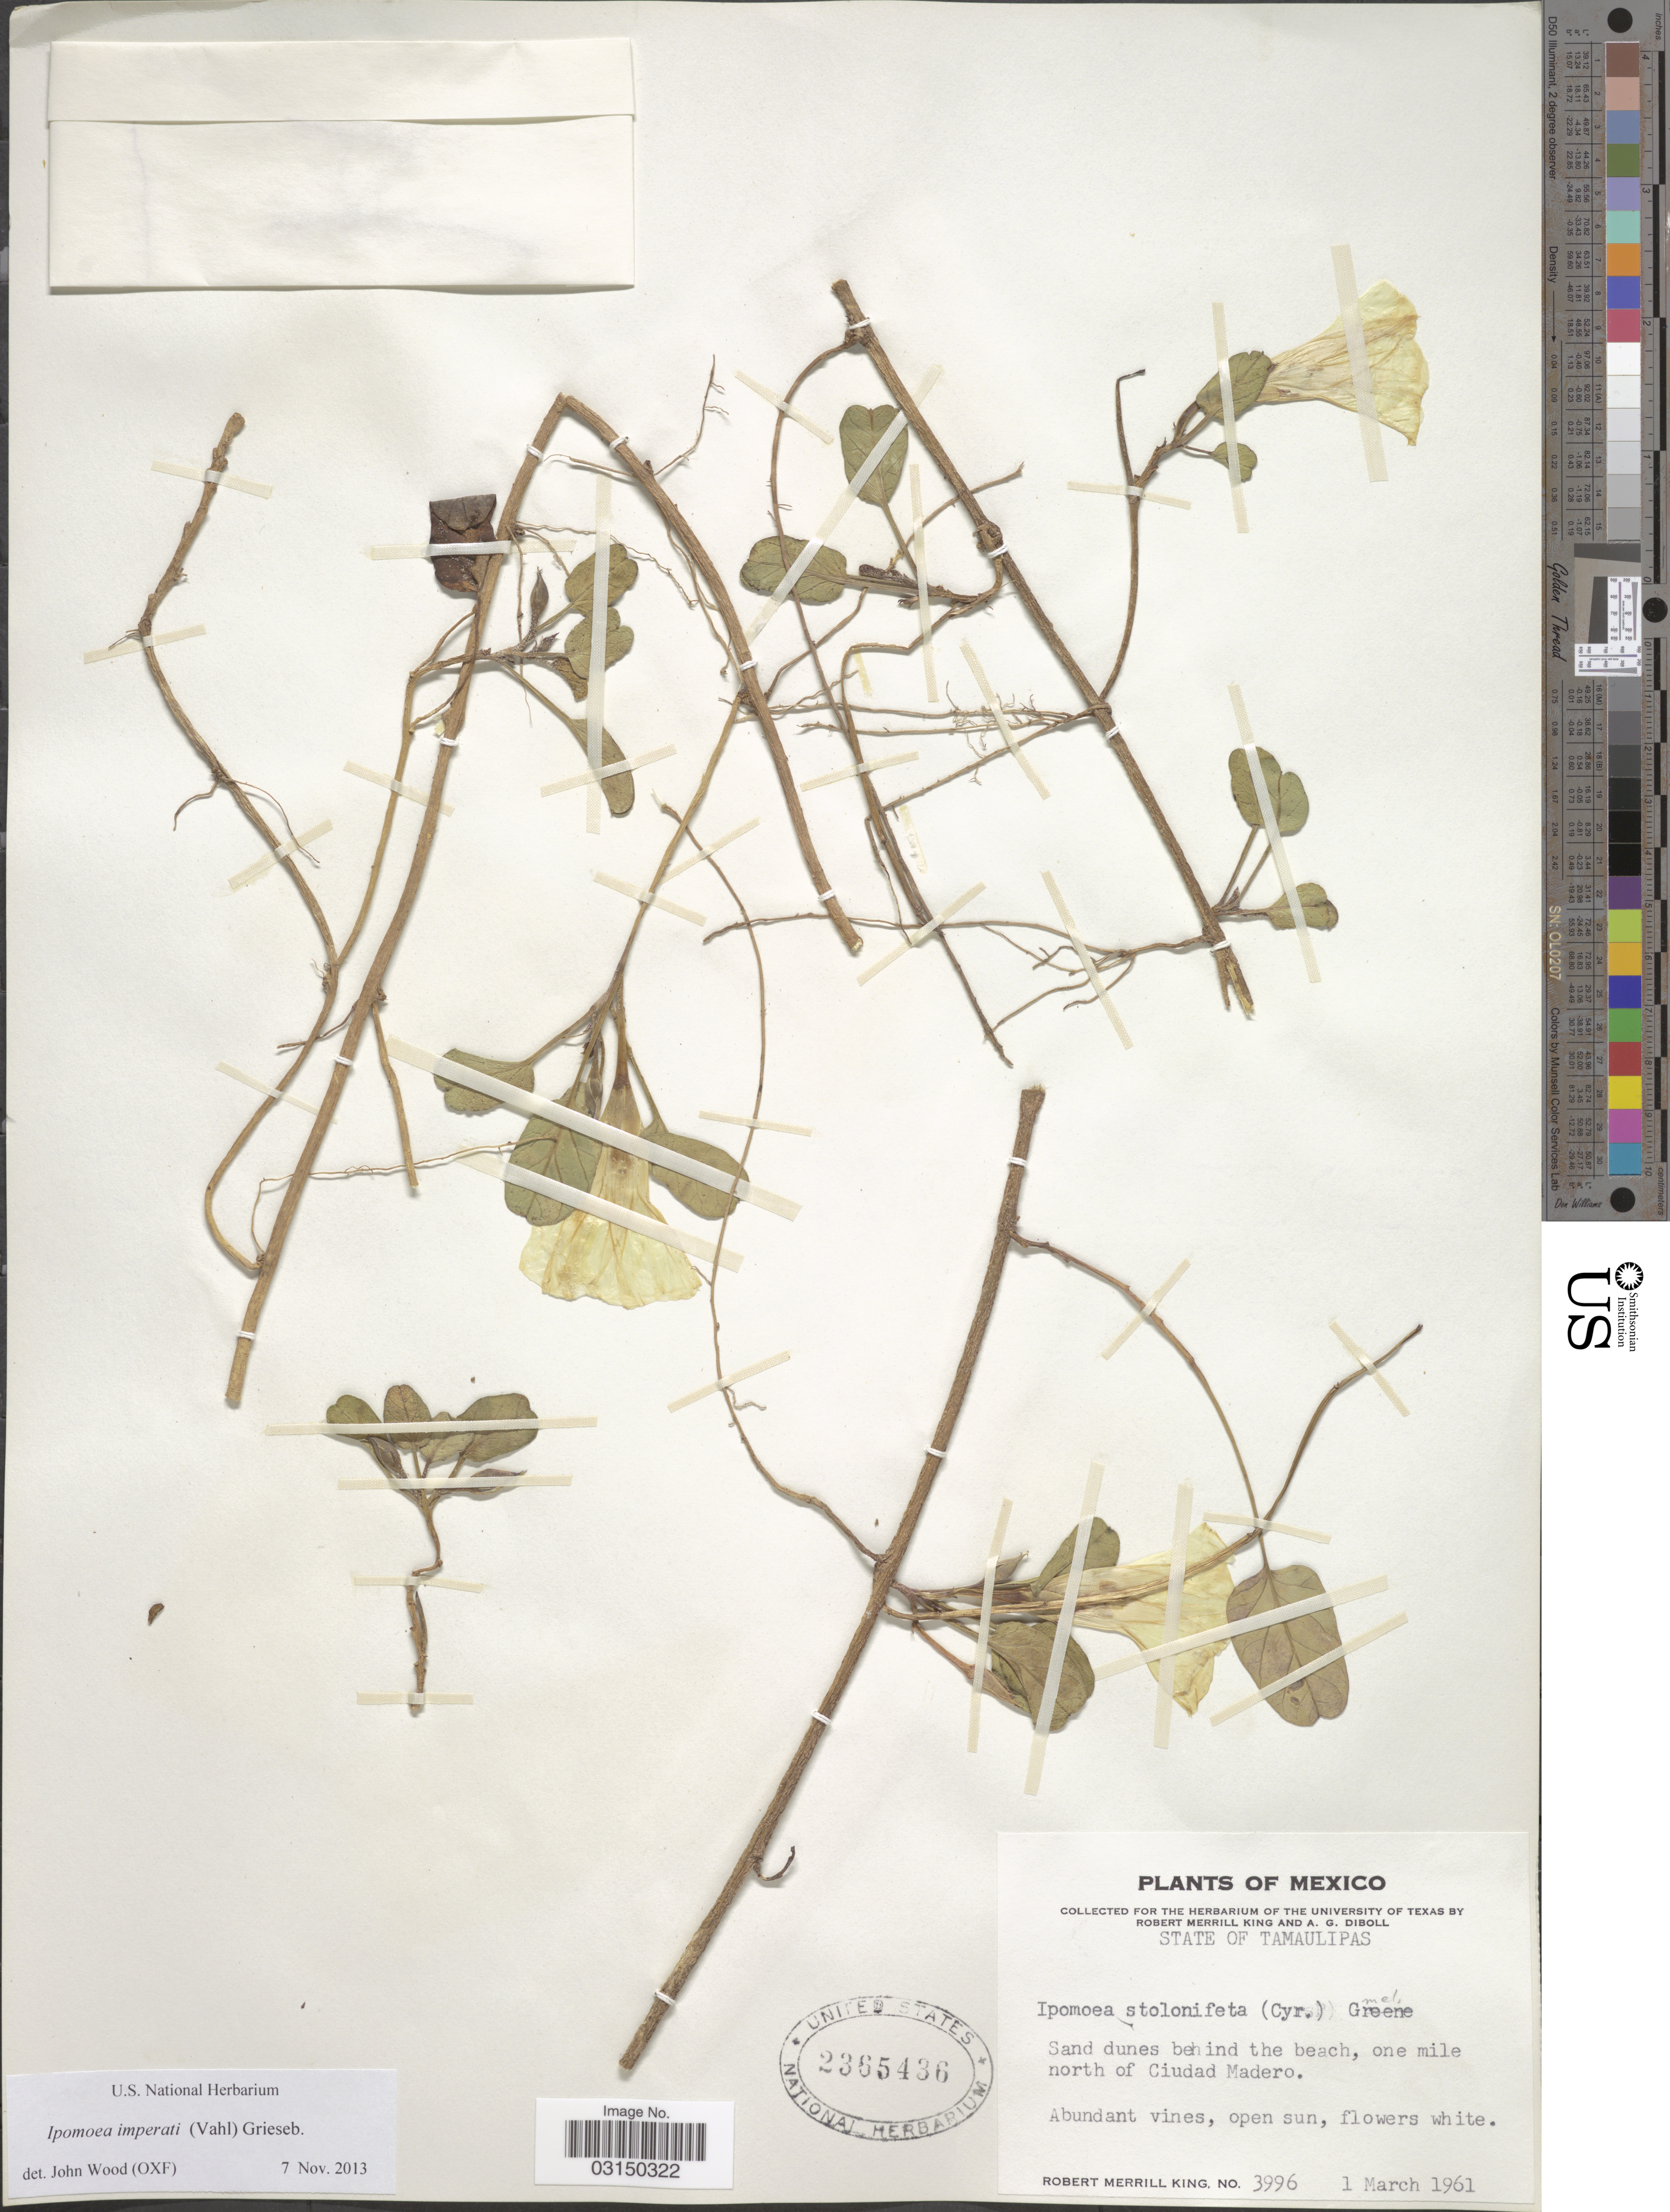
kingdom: Plantae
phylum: Tracheophyta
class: Magnoliopsida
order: Solanales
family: Convolvulaceae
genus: Ipomoea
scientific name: Ipomoea imperati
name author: (Vahl) Griseb.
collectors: R. M. King & A. Diboll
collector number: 3996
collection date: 1961-03-01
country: Mexico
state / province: Tamaulipas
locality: State of Tamaulipas. Sand dunes behind the beach, one mile north of Ciudad Madero.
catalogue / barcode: US 2365436